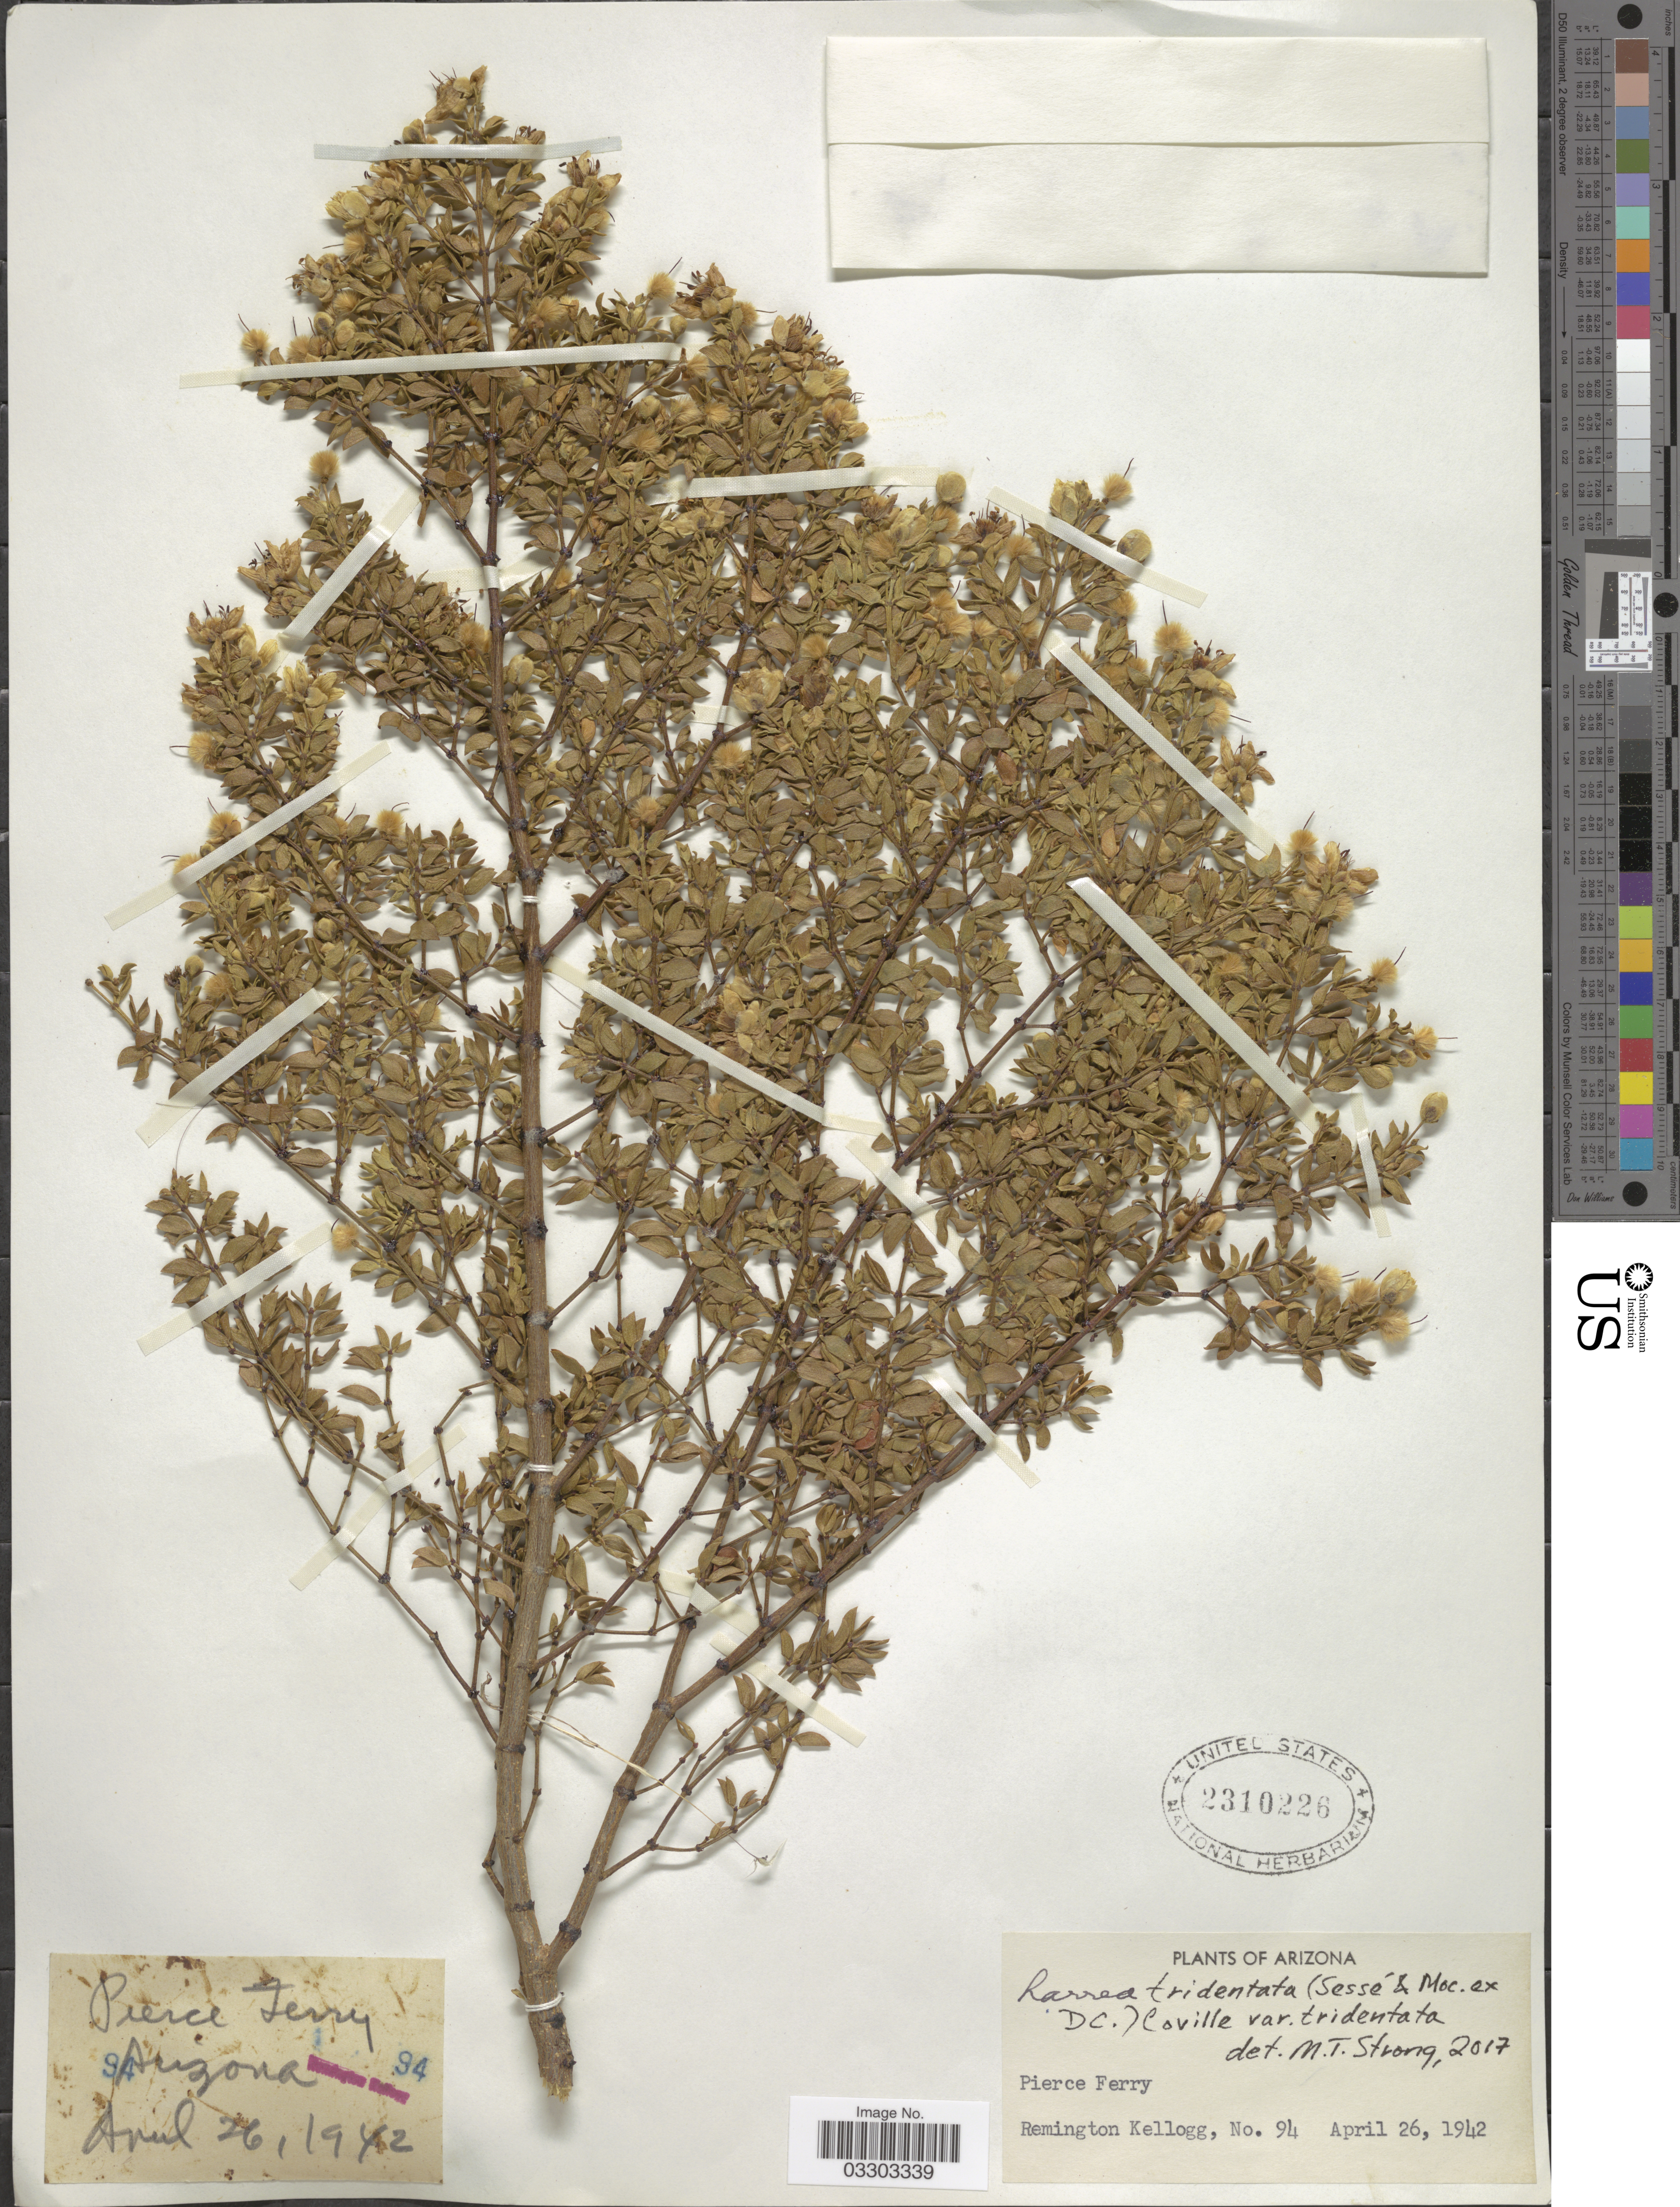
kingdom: Plantae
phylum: Tracheophyta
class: Magnoliopsida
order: Zygophyllales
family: Zygophyllaceae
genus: Larrea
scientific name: Larrea tridentata var. tridentata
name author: (Sessé & Moc. ex DC.) Coville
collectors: R. Kellogg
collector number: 94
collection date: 1942-04-26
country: United States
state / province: Arizona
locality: Pierce Ferry.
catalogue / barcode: US 2310226